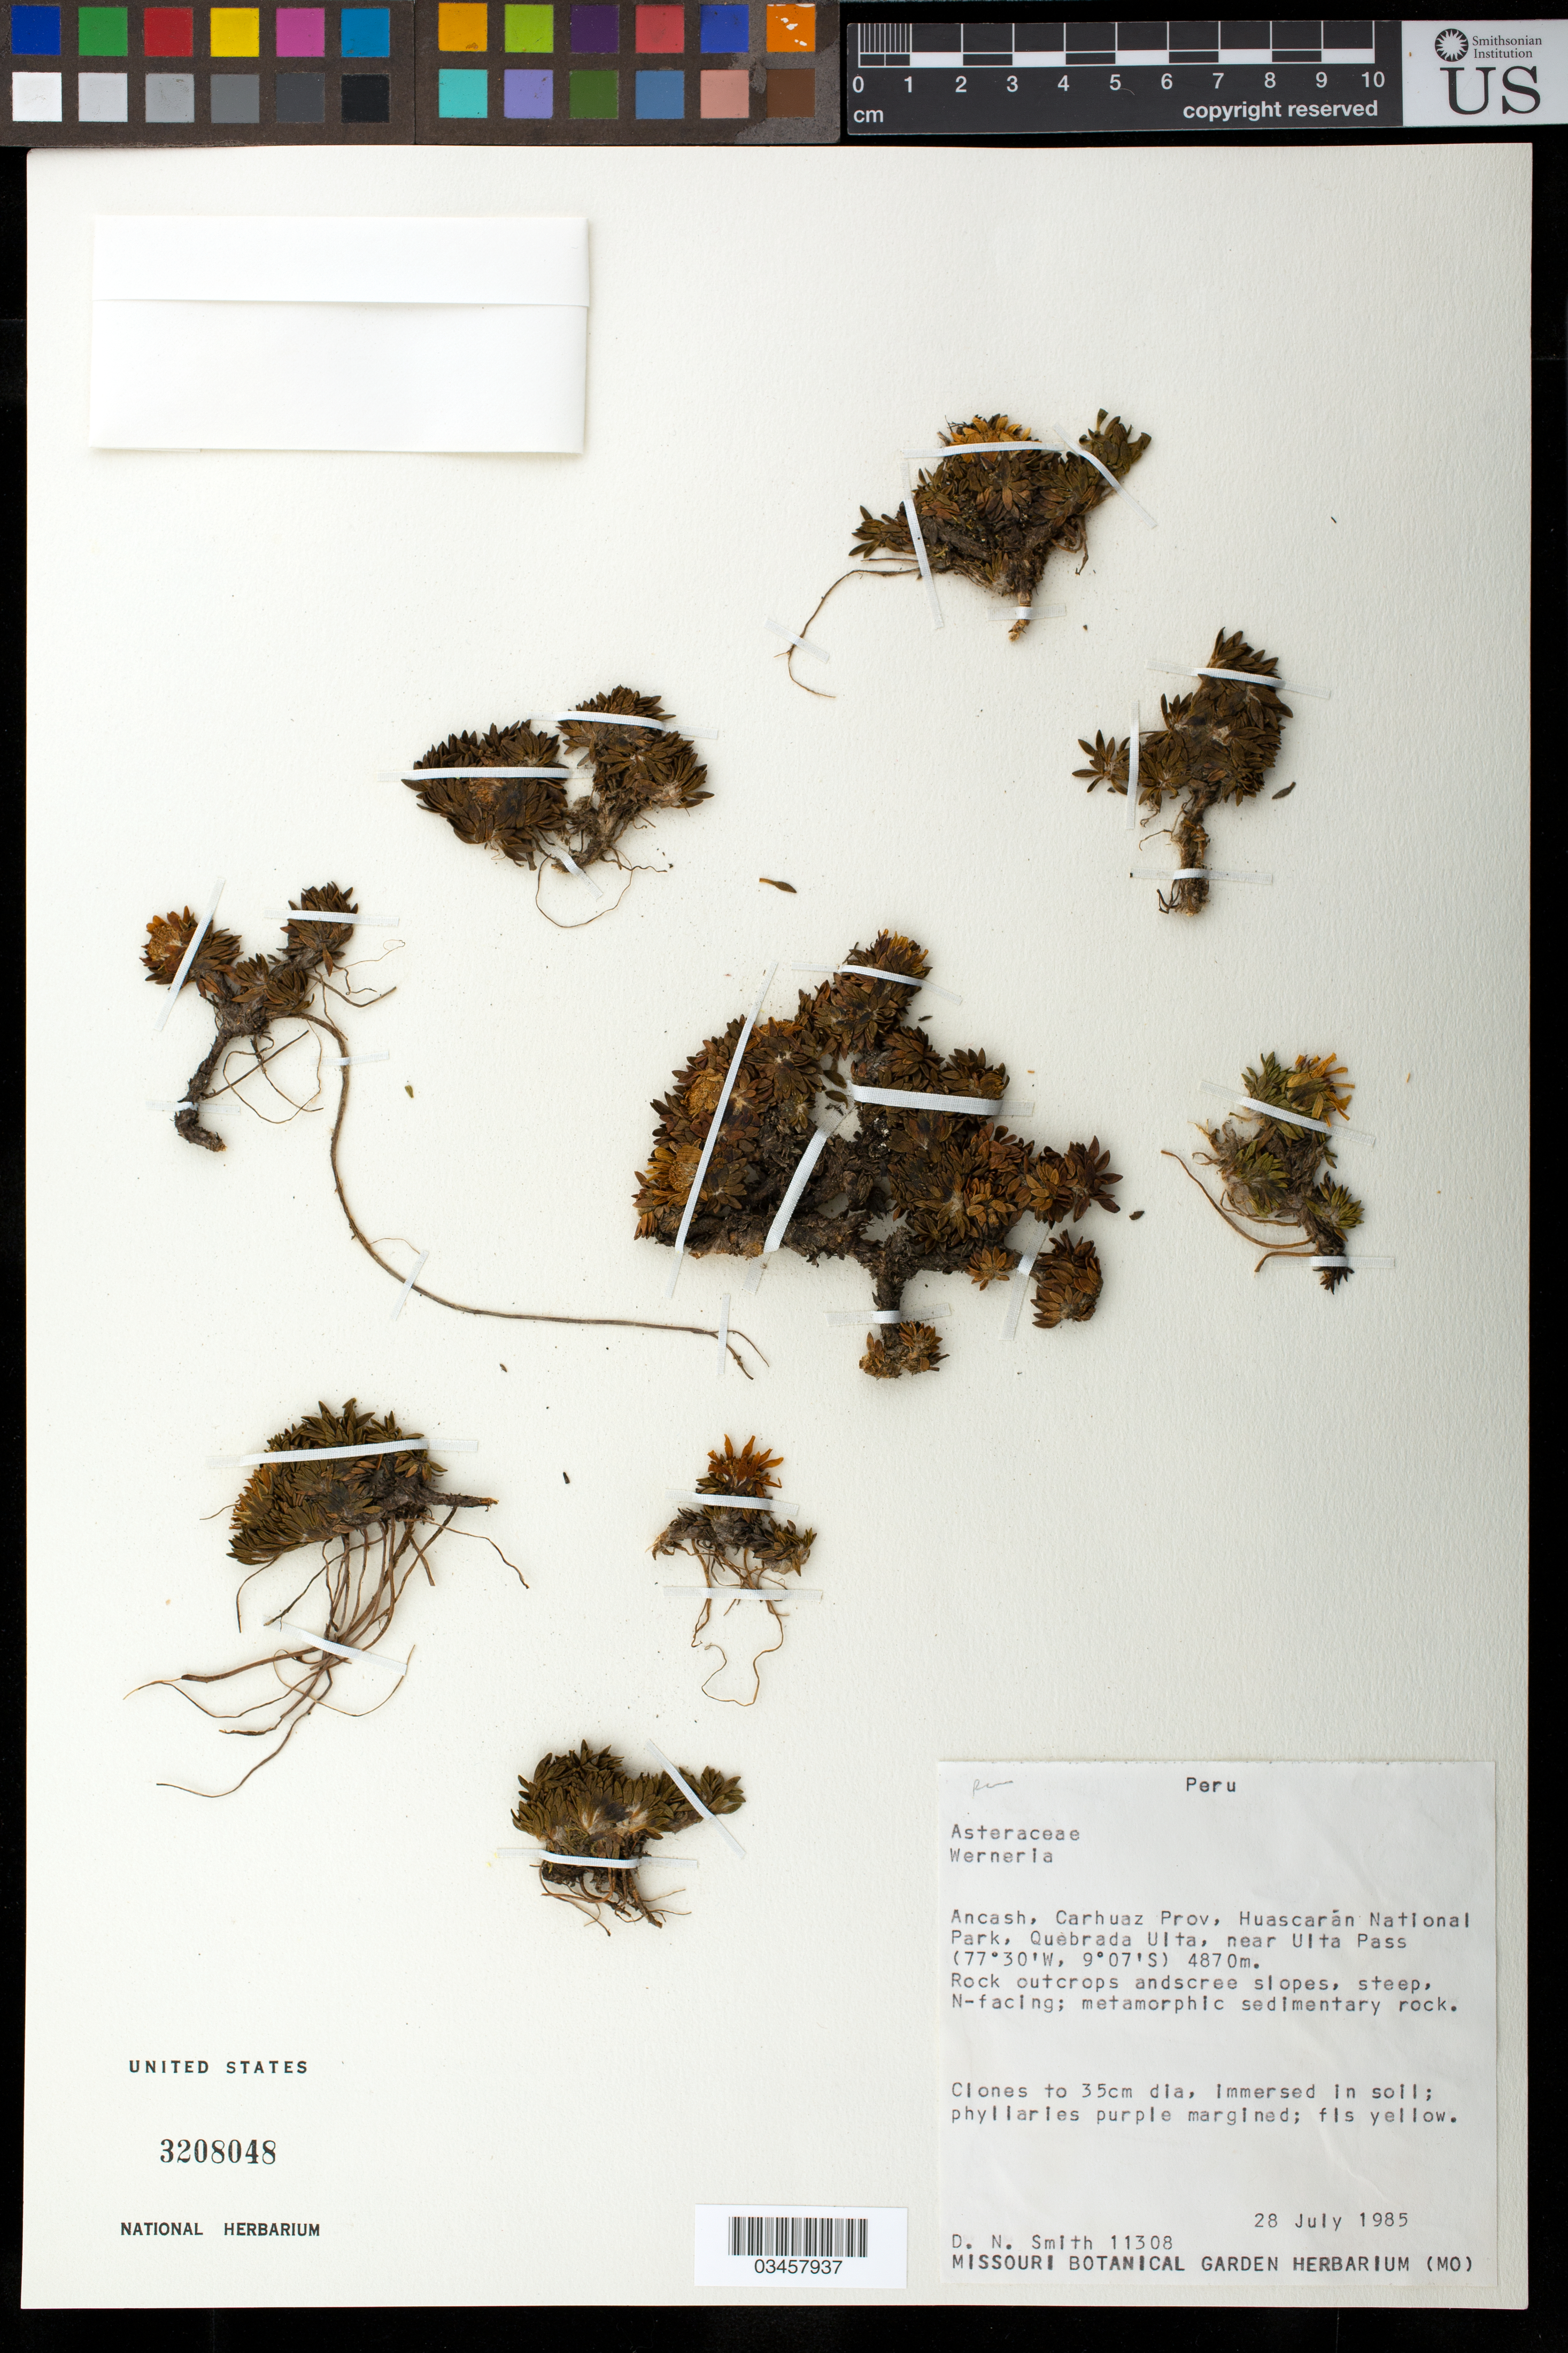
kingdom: Plantae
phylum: Tracheophyta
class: Magnoliopsida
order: Asterales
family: Asteraceae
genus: Werneria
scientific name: Werneria sp.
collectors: D. Smith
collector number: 11308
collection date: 1985-07-28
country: Peru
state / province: Ancash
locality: Huari, Huascarán National Park, just crossing the Ulta Pass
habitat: Rock outcrops and scree slopes, steep, N-facing; metamorphic sedimentary rock.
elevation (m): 4870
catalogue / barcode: US 3208048